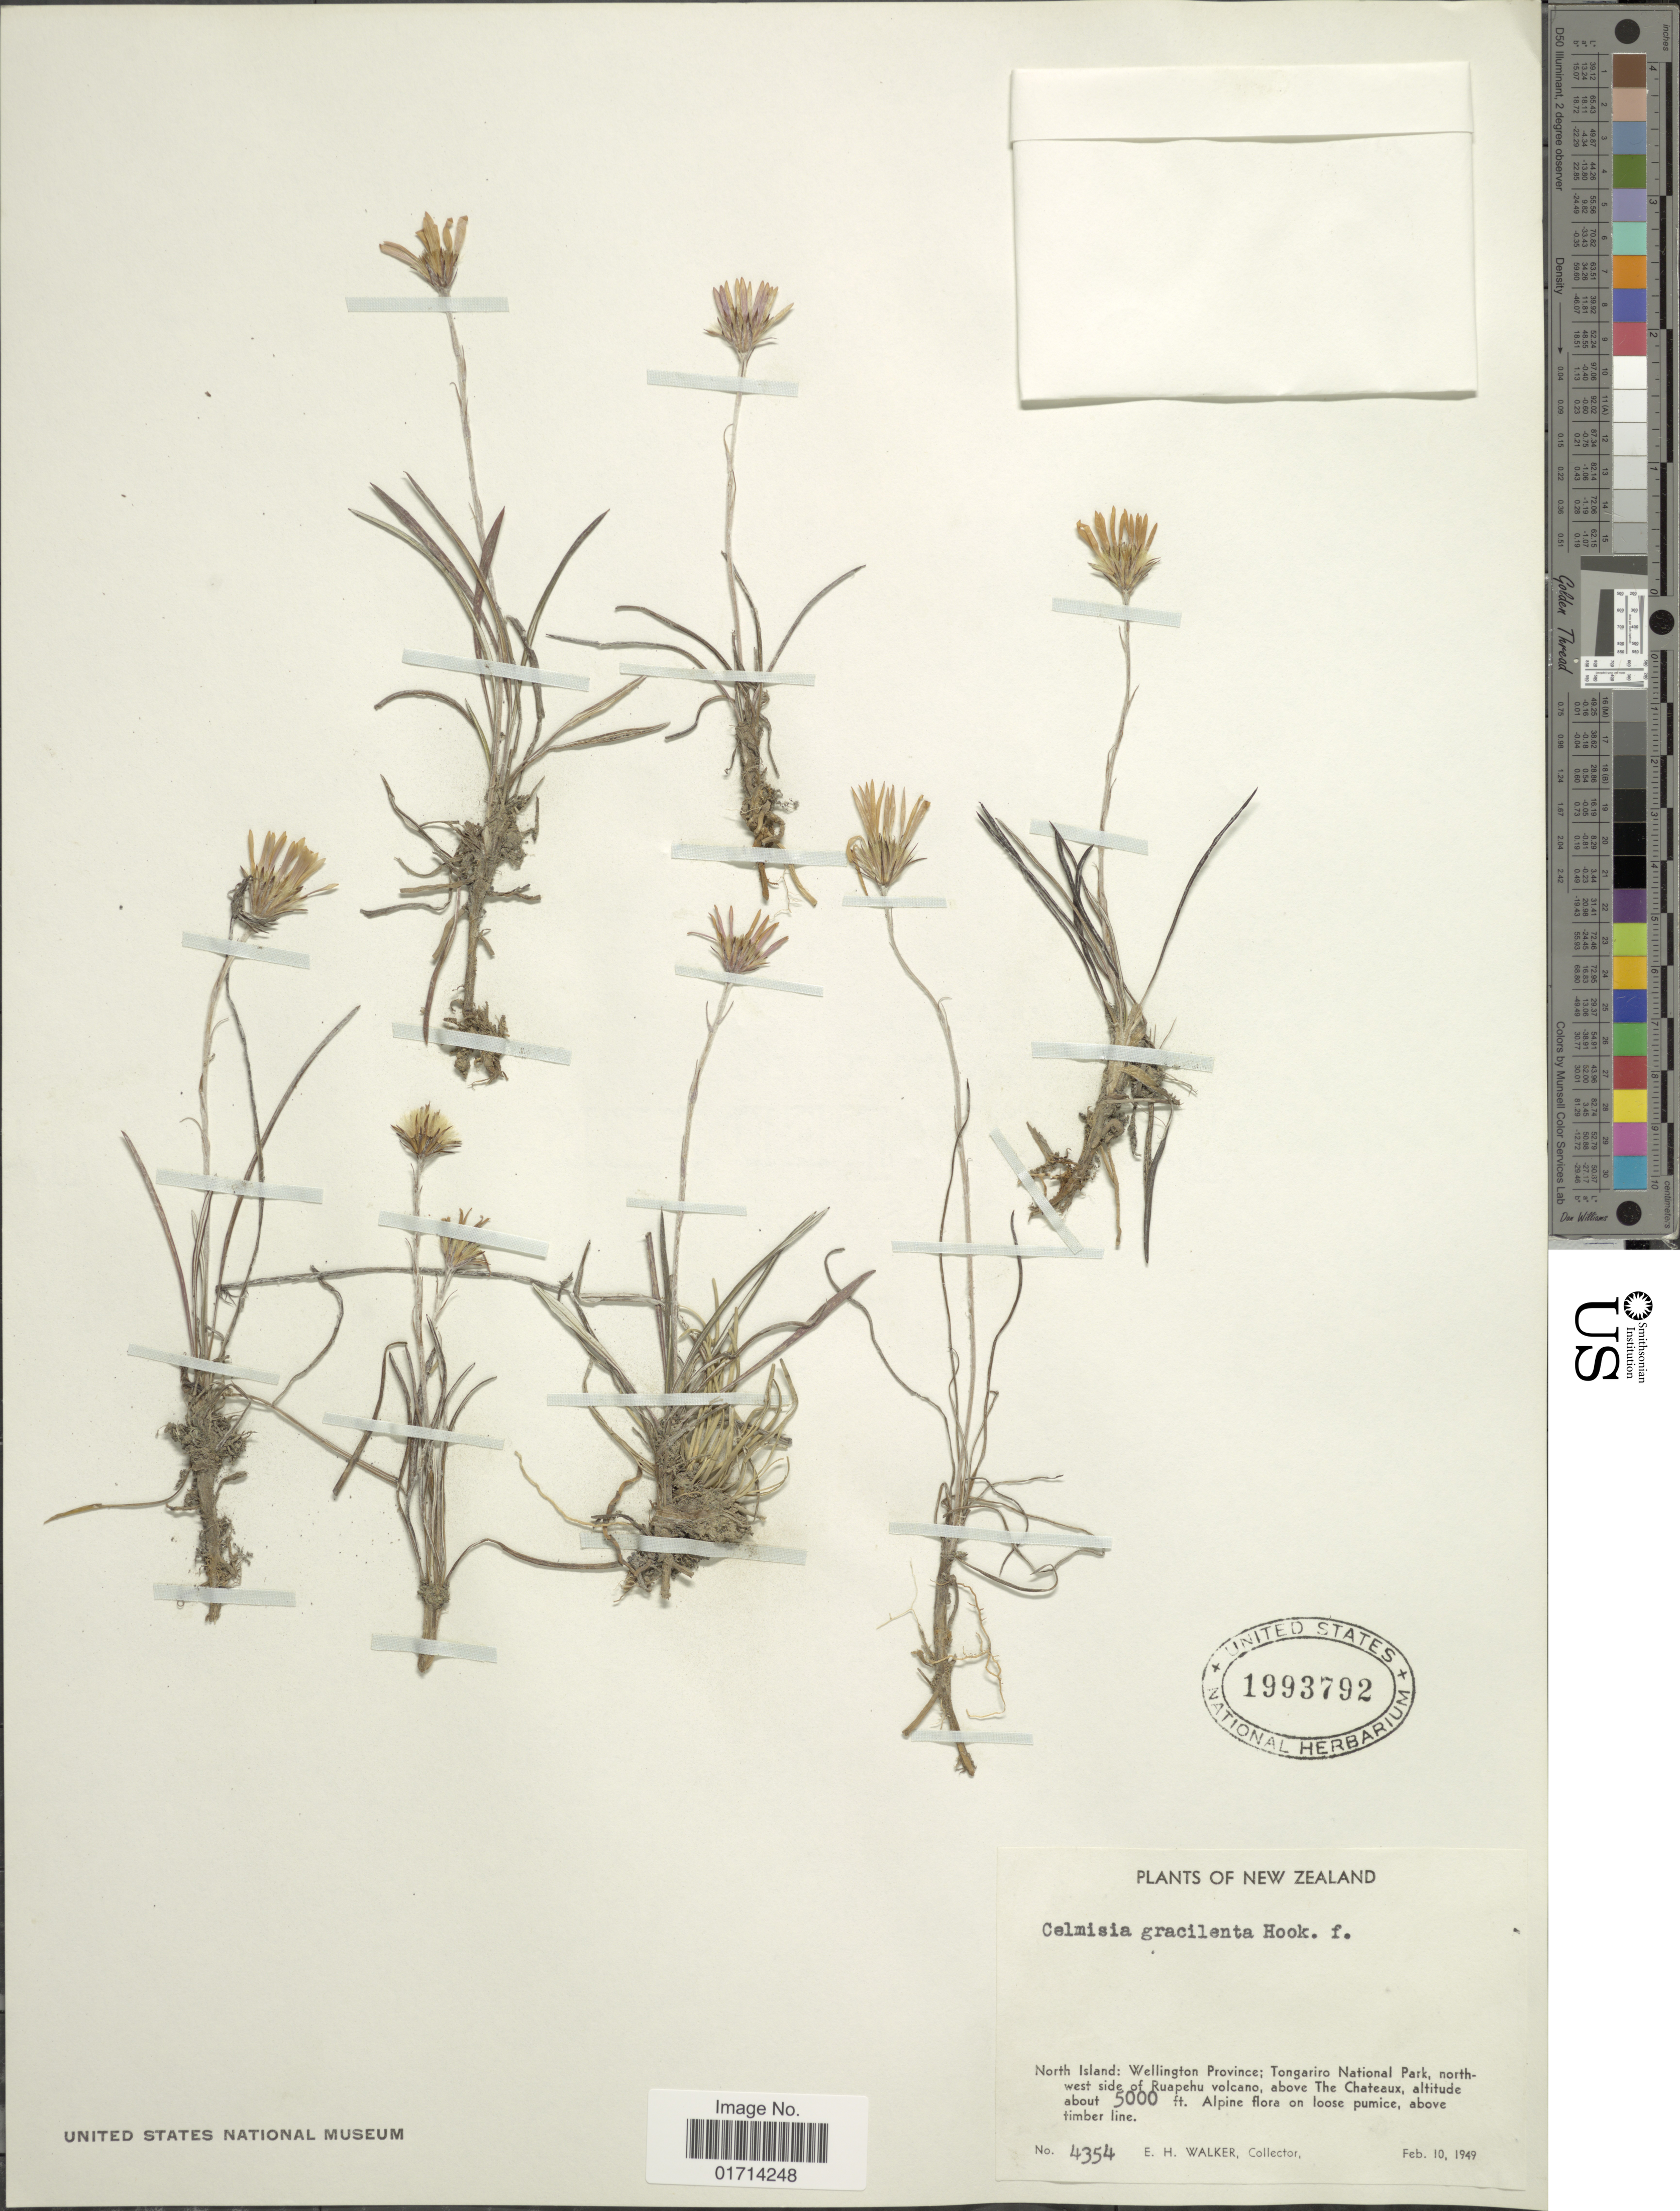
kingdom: Plantae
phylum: Tracheophyta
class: Magnoliopsida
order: Asterales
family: Asteraceae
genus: Celmisia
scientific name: Celmisia gracilenta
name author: Hook. f.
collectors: E. H. Walker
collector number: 4354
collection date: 1949-02-10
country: New Zealand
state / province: Wellington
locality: North Island: Wellington Province: Tongariro National Park, north west side of Ruapehe volcano, above the Chateaux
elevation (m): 1524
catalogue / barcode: US 1993792